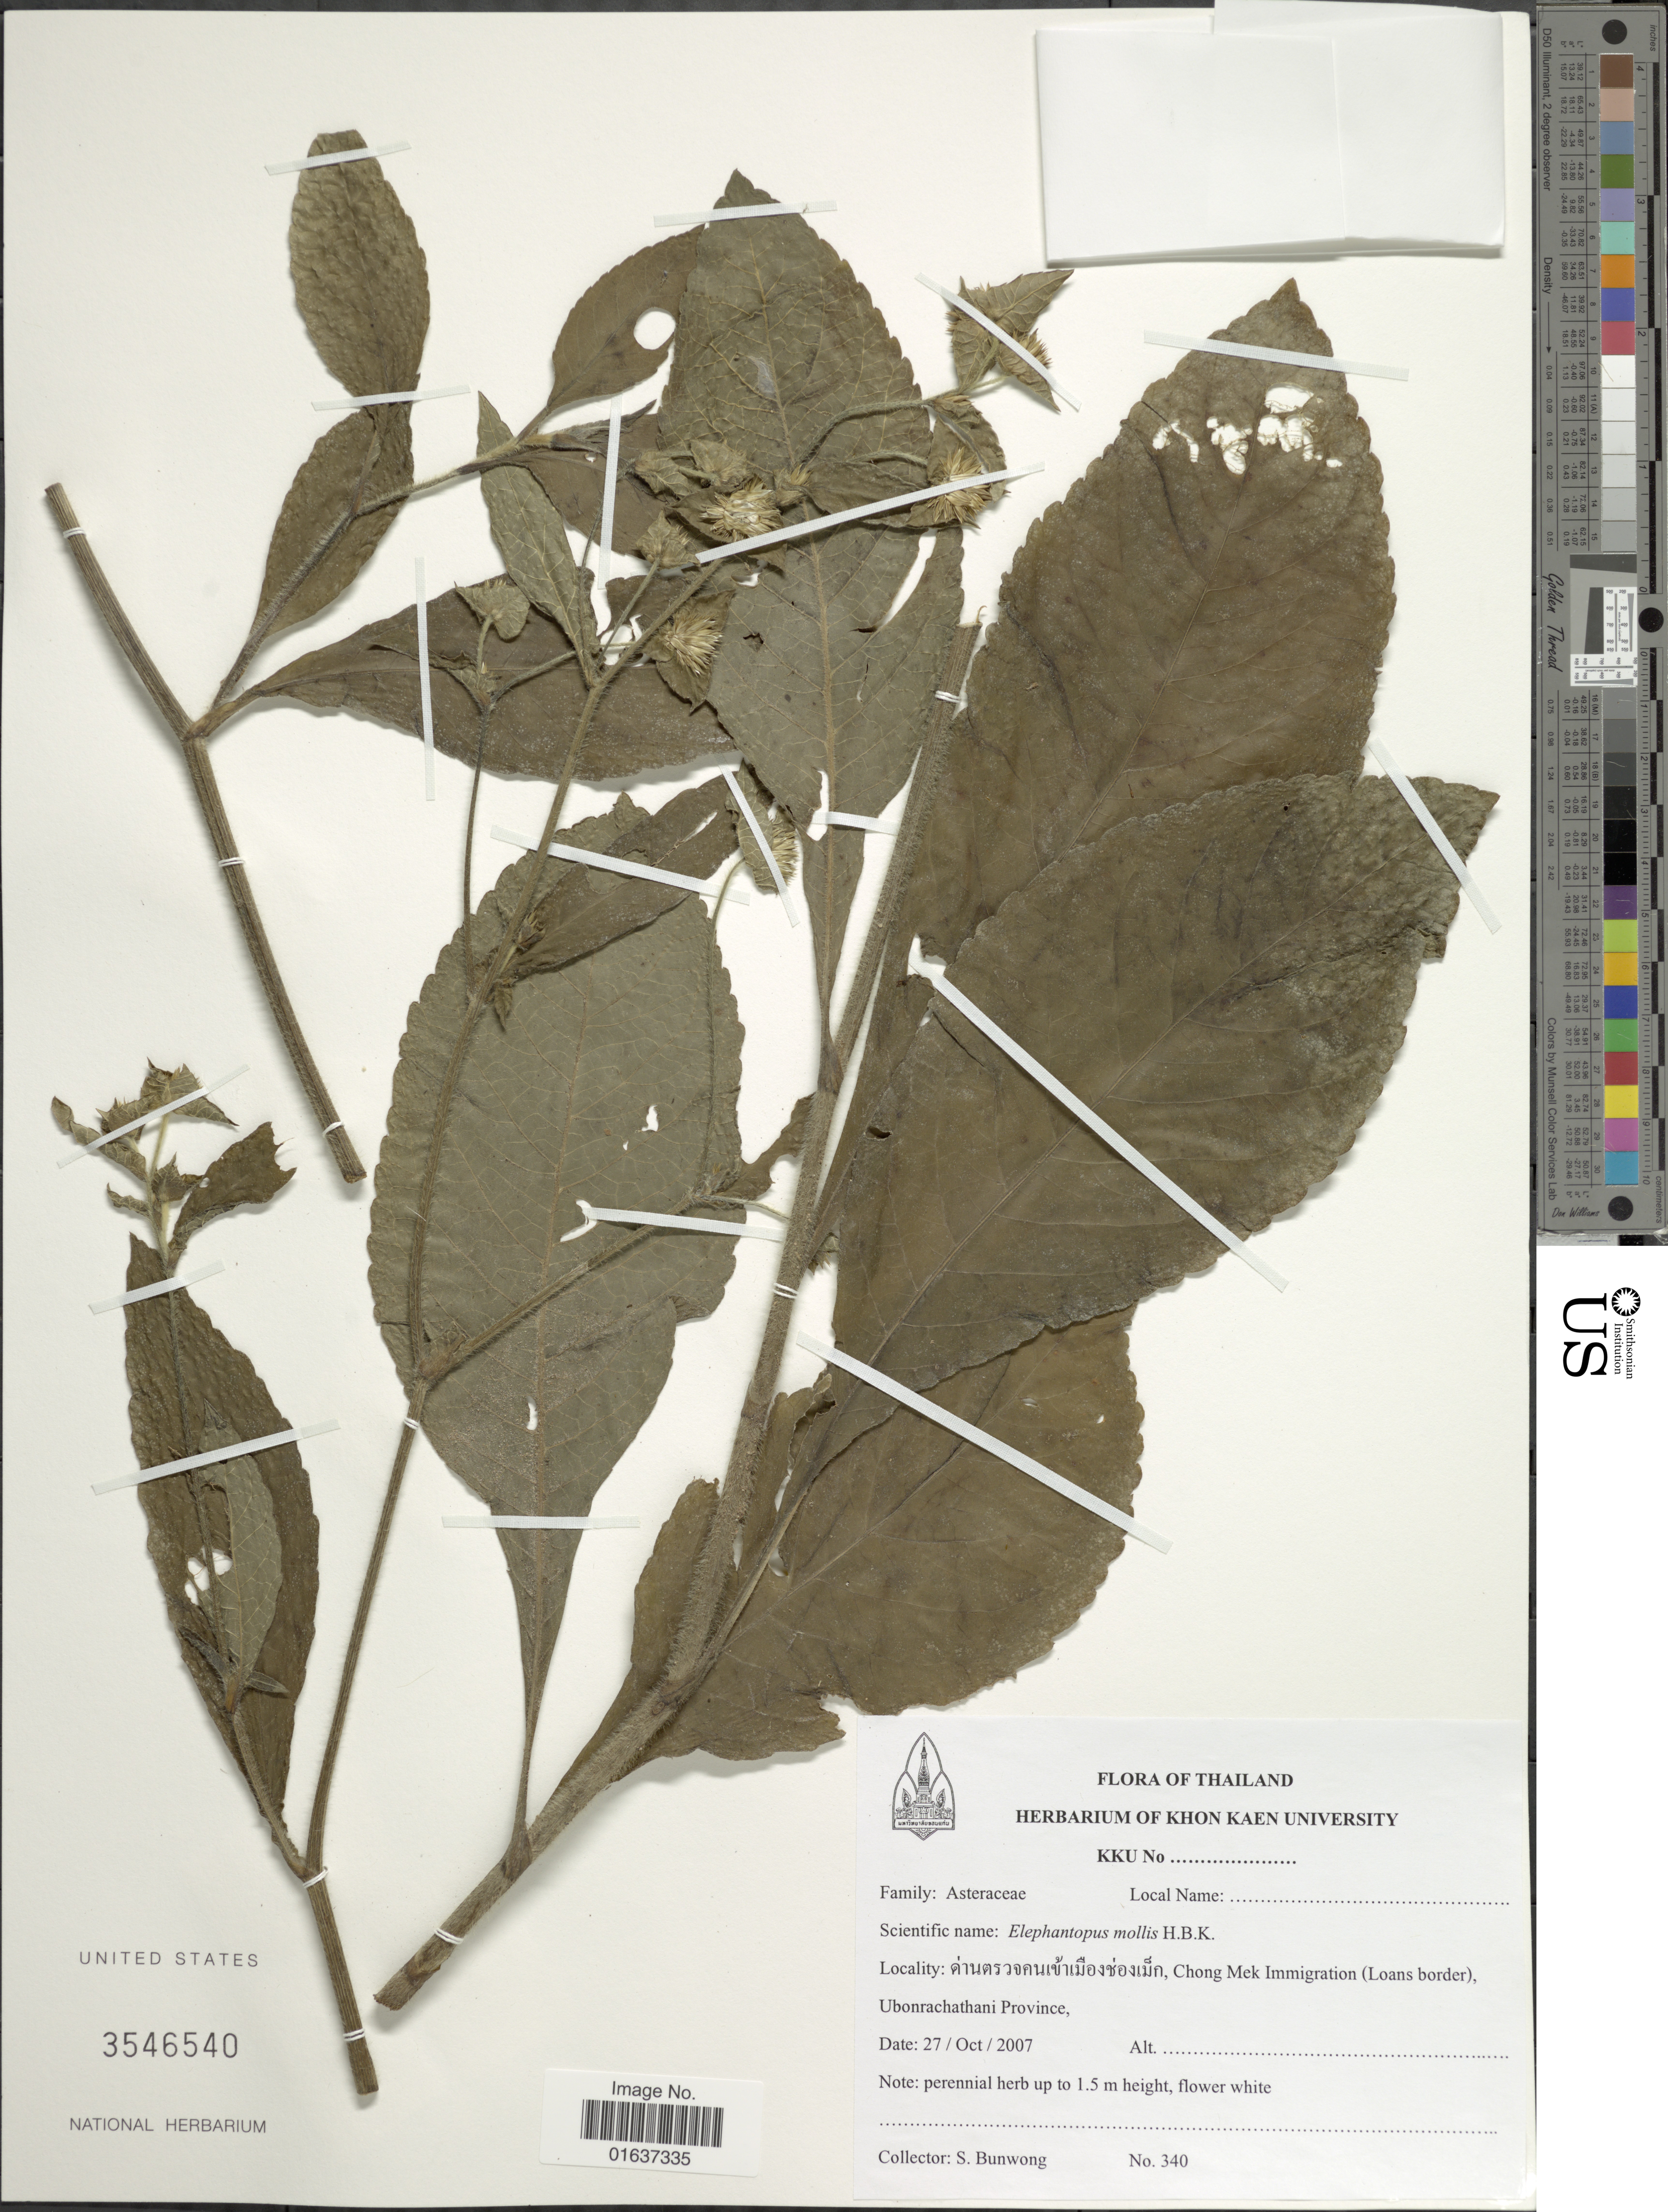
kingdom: Plantae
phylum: Tracheophyta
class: Magnoliopsida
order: Asterales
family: Asteraceae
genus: Elephantopus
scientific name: Elephantopus mollis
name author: Kunth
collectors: S. Bunwong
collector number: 340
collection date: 2007-10-27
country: Thailand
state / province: Ubon Ratchathani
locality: Chong Mek Immigration (Loans border)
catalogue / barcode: US 3546540